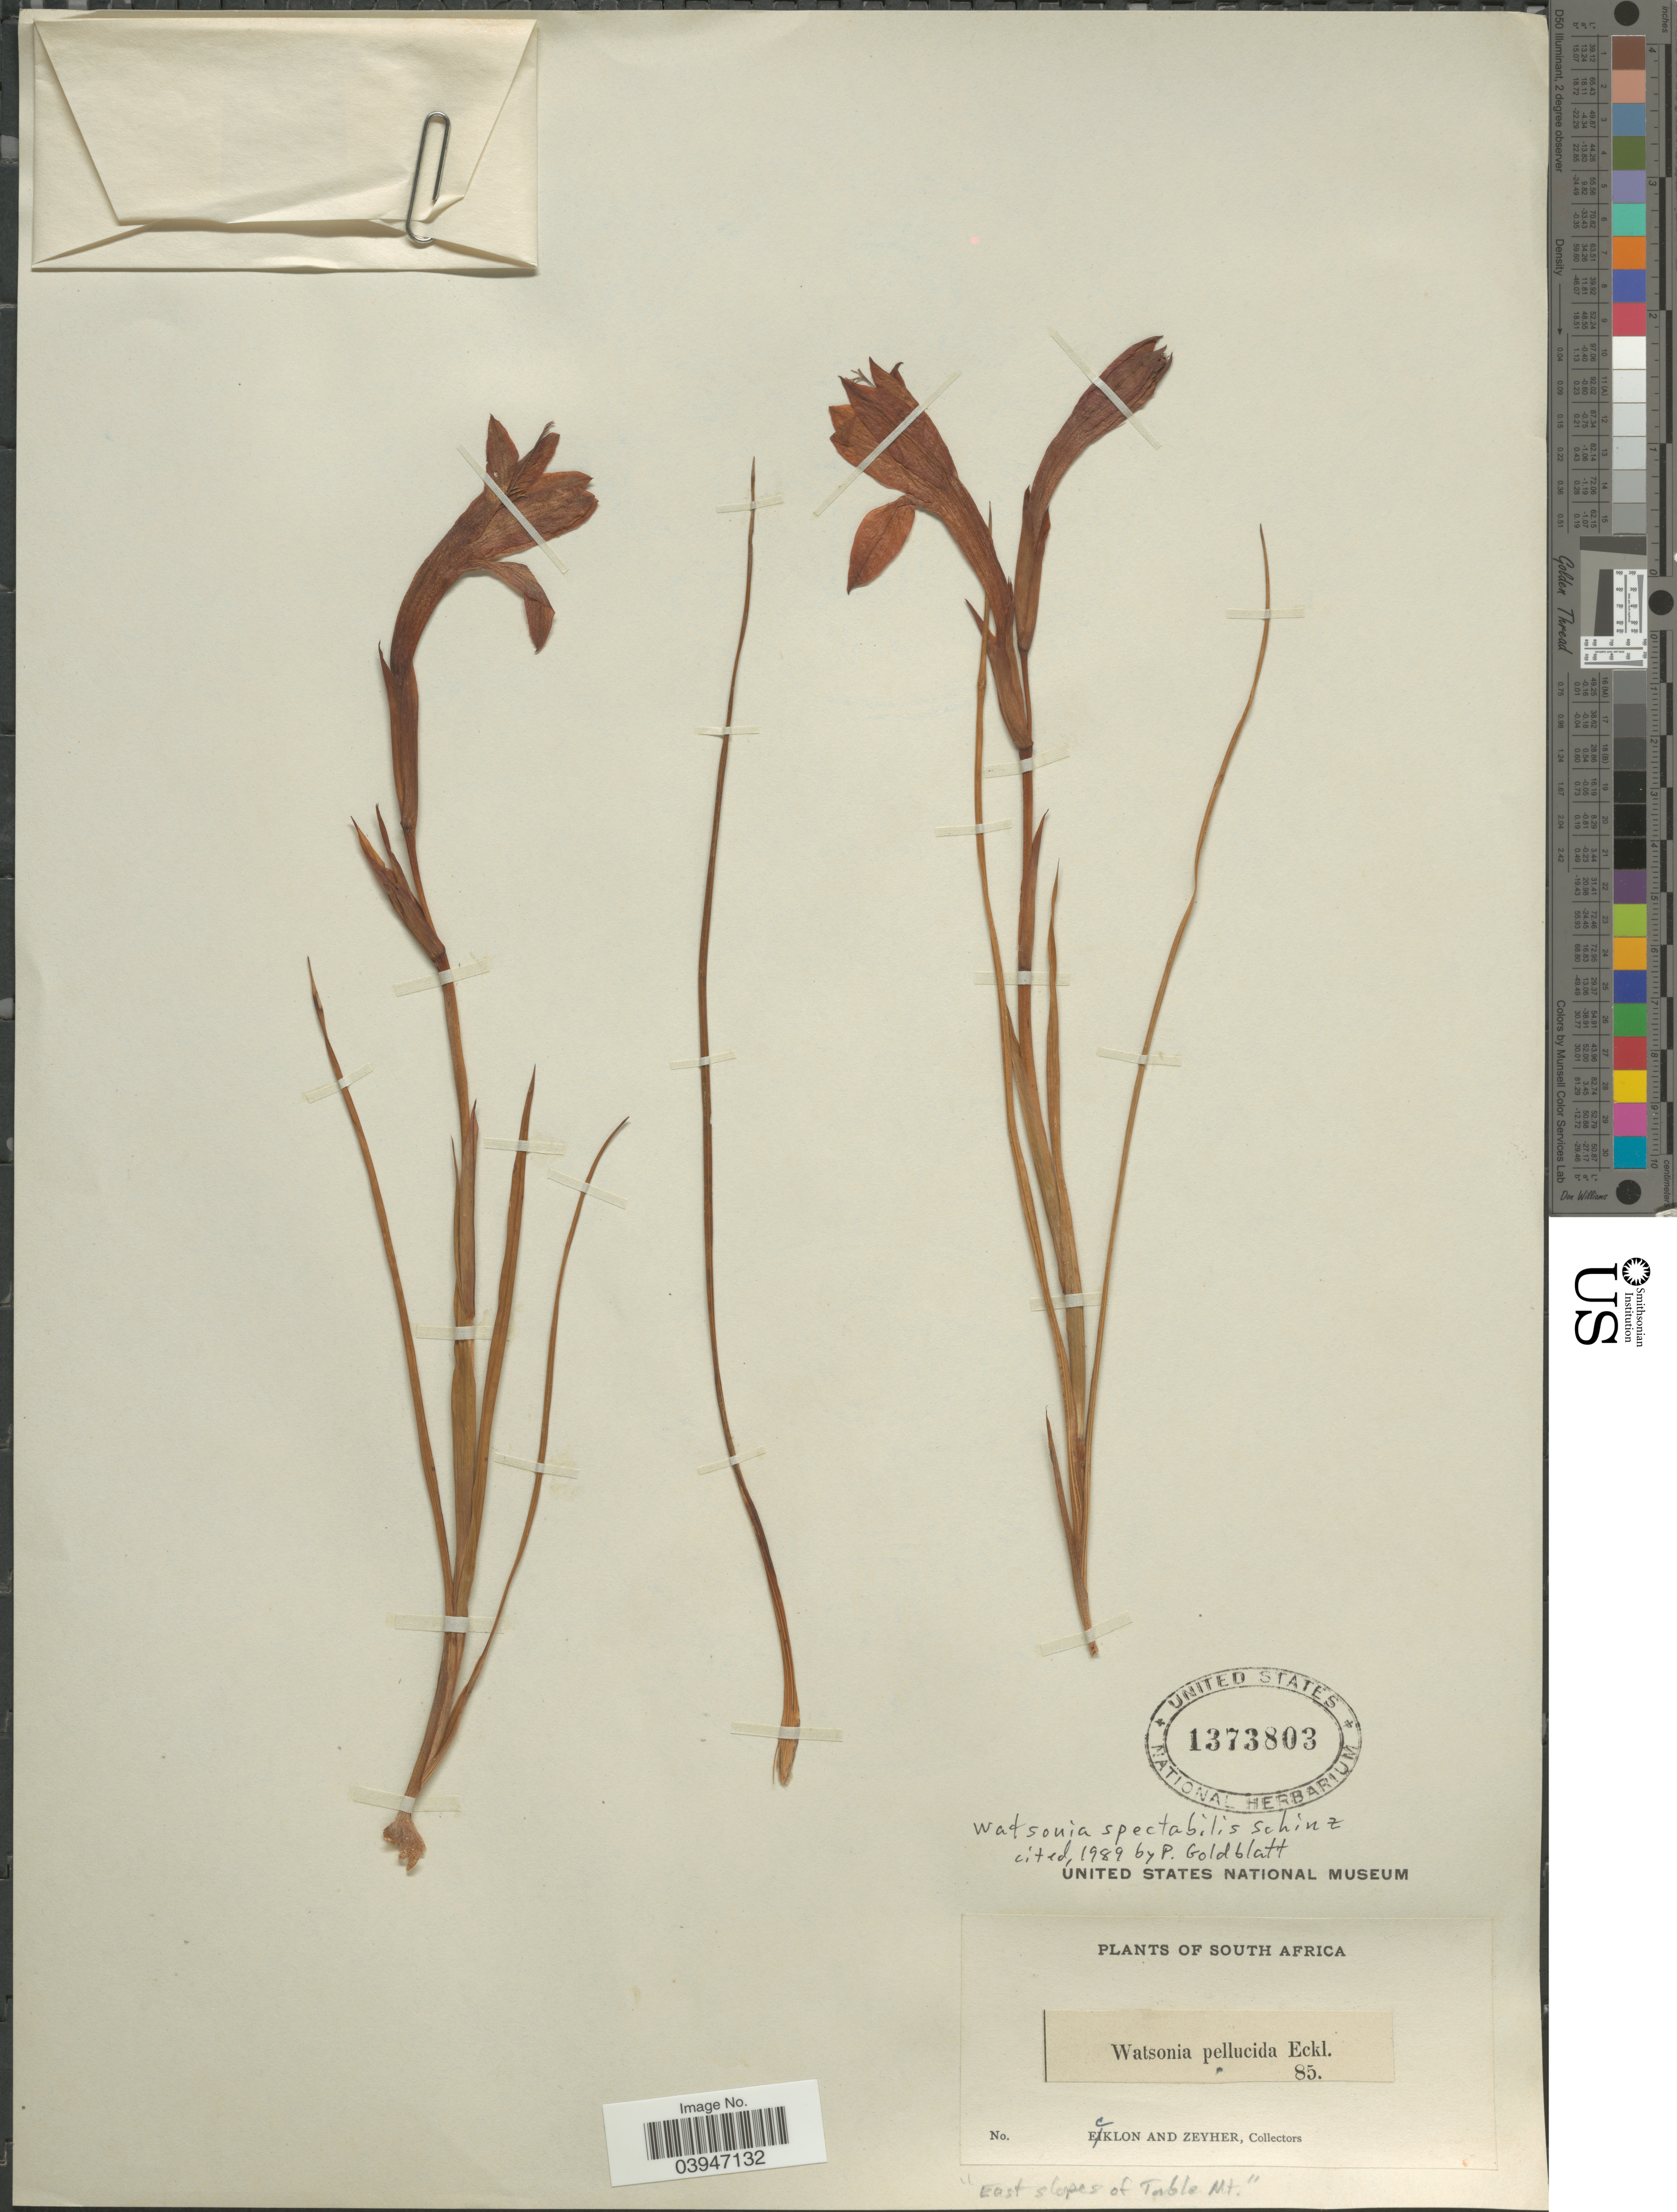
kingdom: Plantae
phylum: Tracheophyta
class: Liliopsida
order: Asparagales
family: Iridaceae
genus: Watsonia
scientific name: Watsonia spectabilis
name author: Schinz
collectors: -. Ecklon & -. Zeyher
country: South Africa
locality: East slopes of Table Mt.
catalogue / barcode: US 1373803